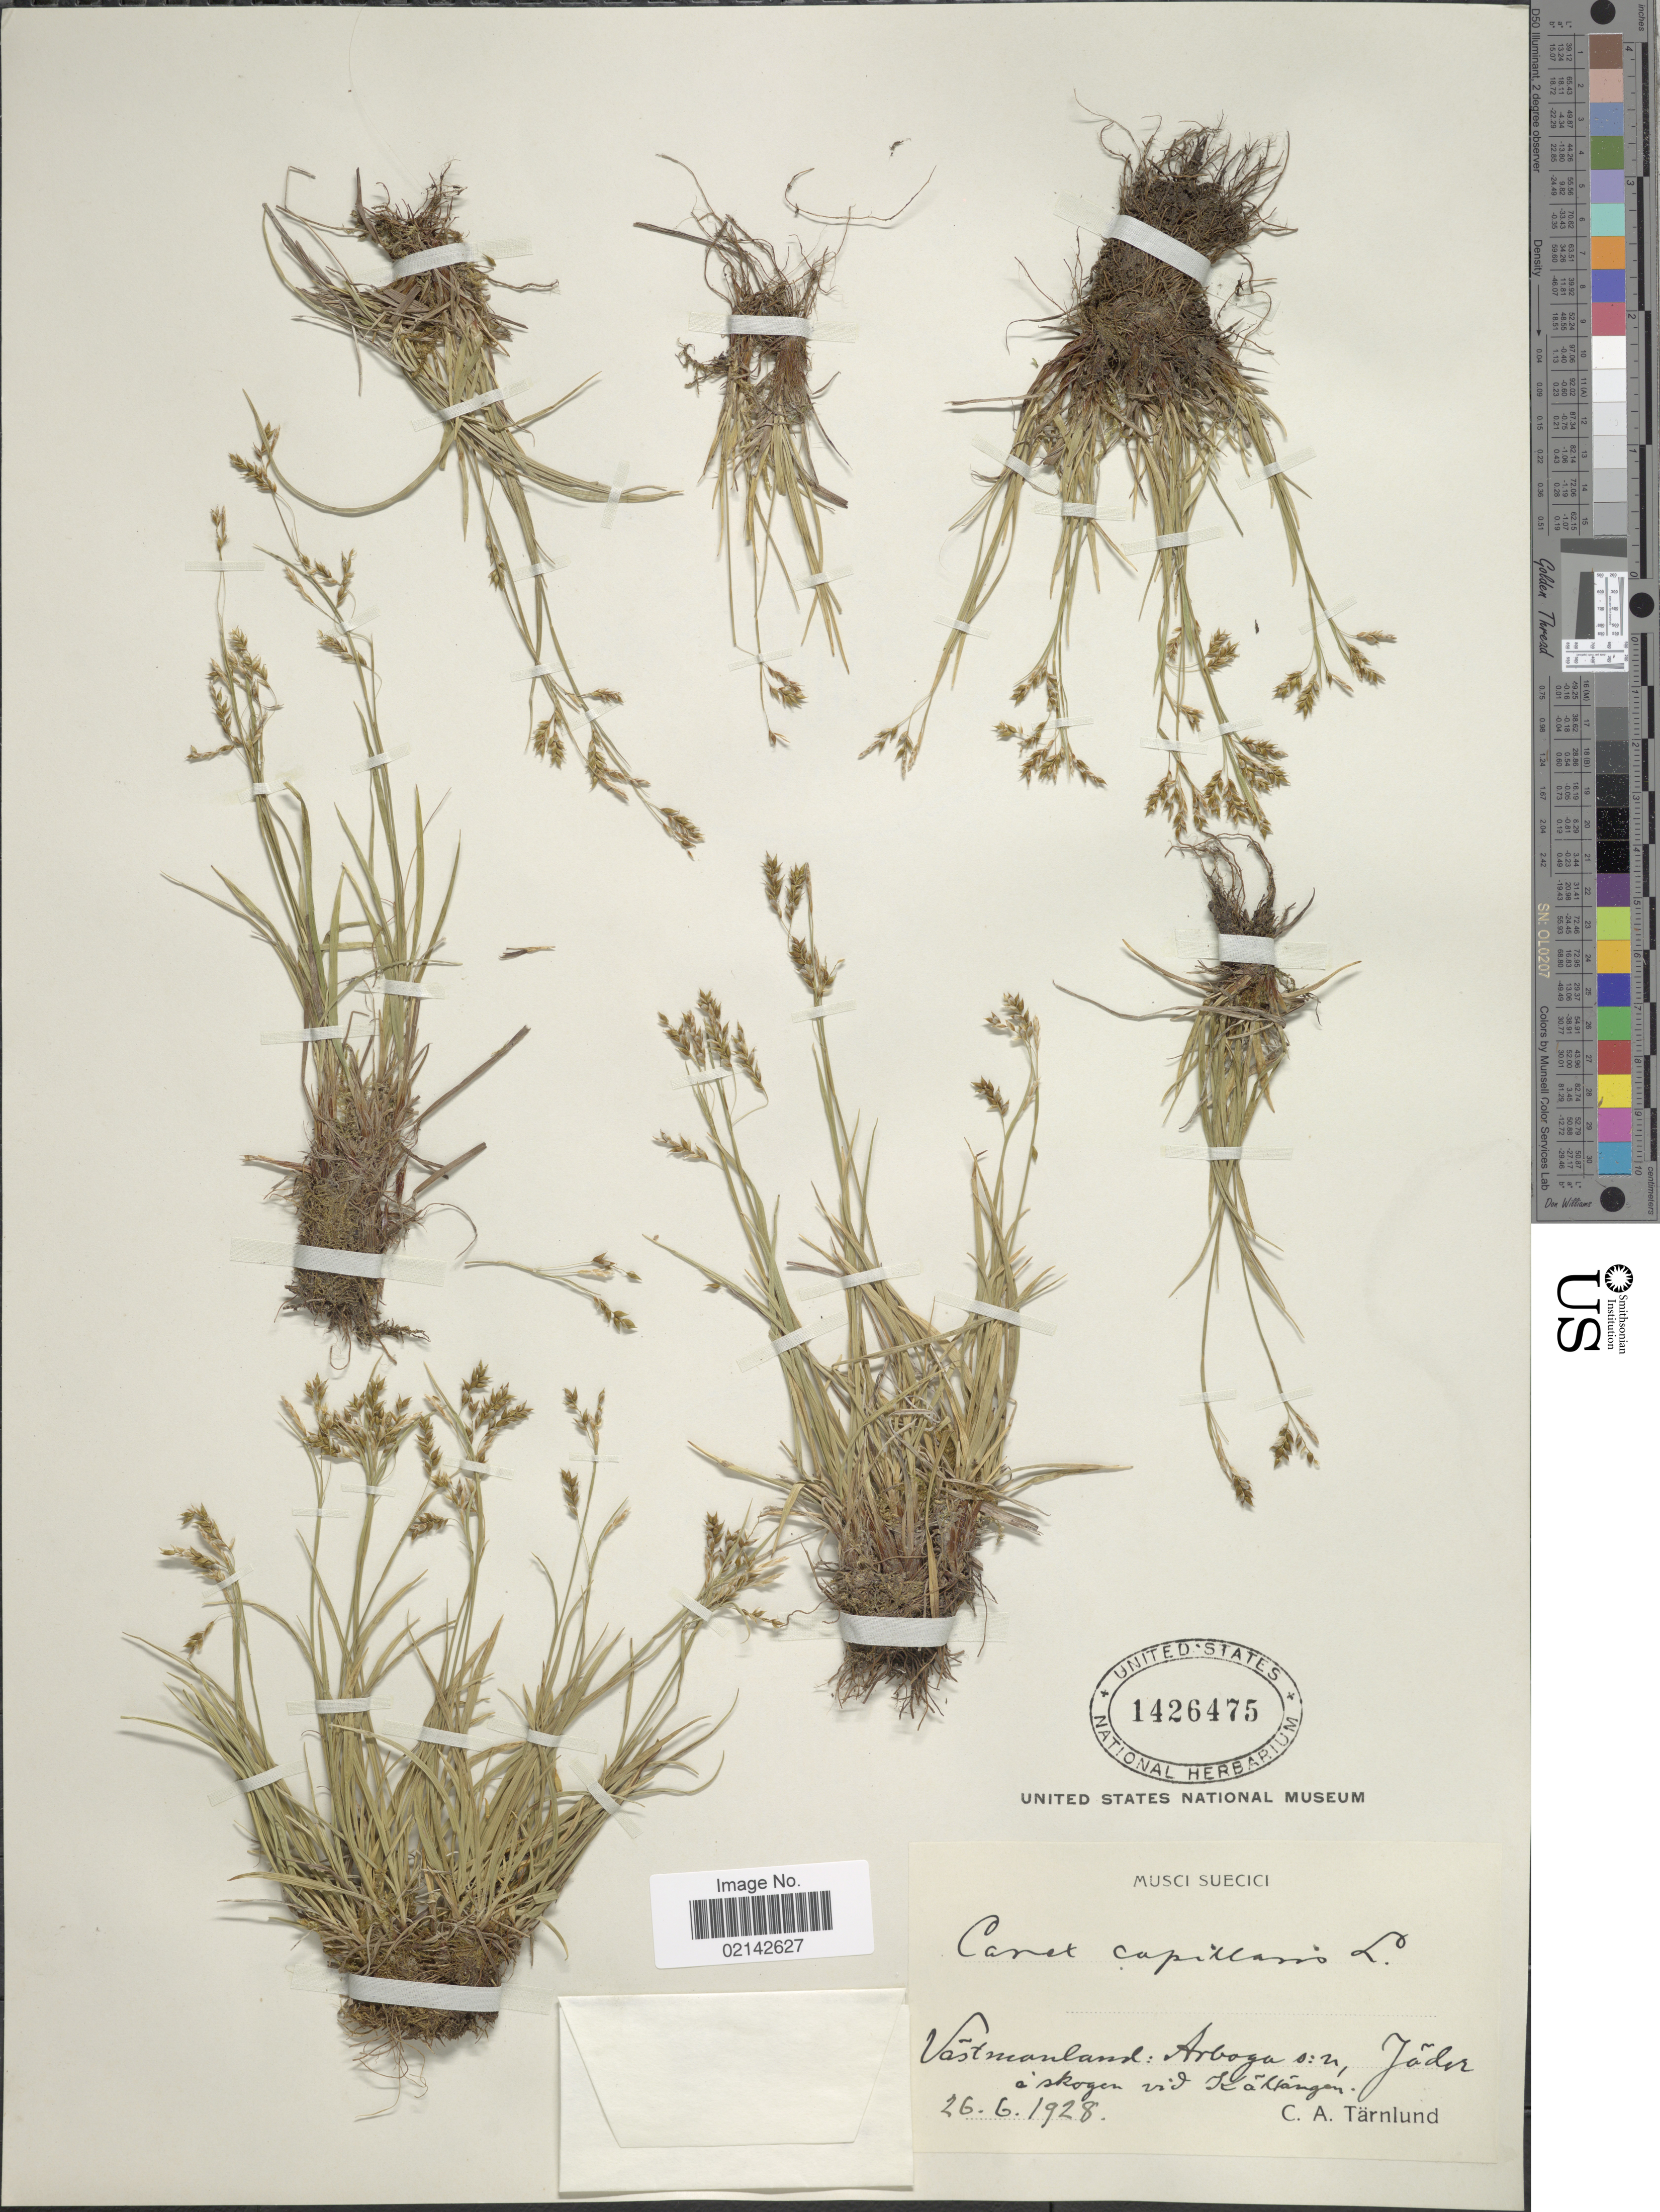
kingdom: Plantae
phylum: Tracheophyta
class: Liliopsida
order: Poales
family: Cyperaceae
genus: Carex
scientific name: Carex capillaris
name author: L.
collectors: C. Tärnlund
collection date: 1928-06-26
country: Sweden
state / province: Vastmanland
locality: Vastmanland: Arboga s:n, Jäder a skogen vid Källängen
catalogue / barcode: US 1426475